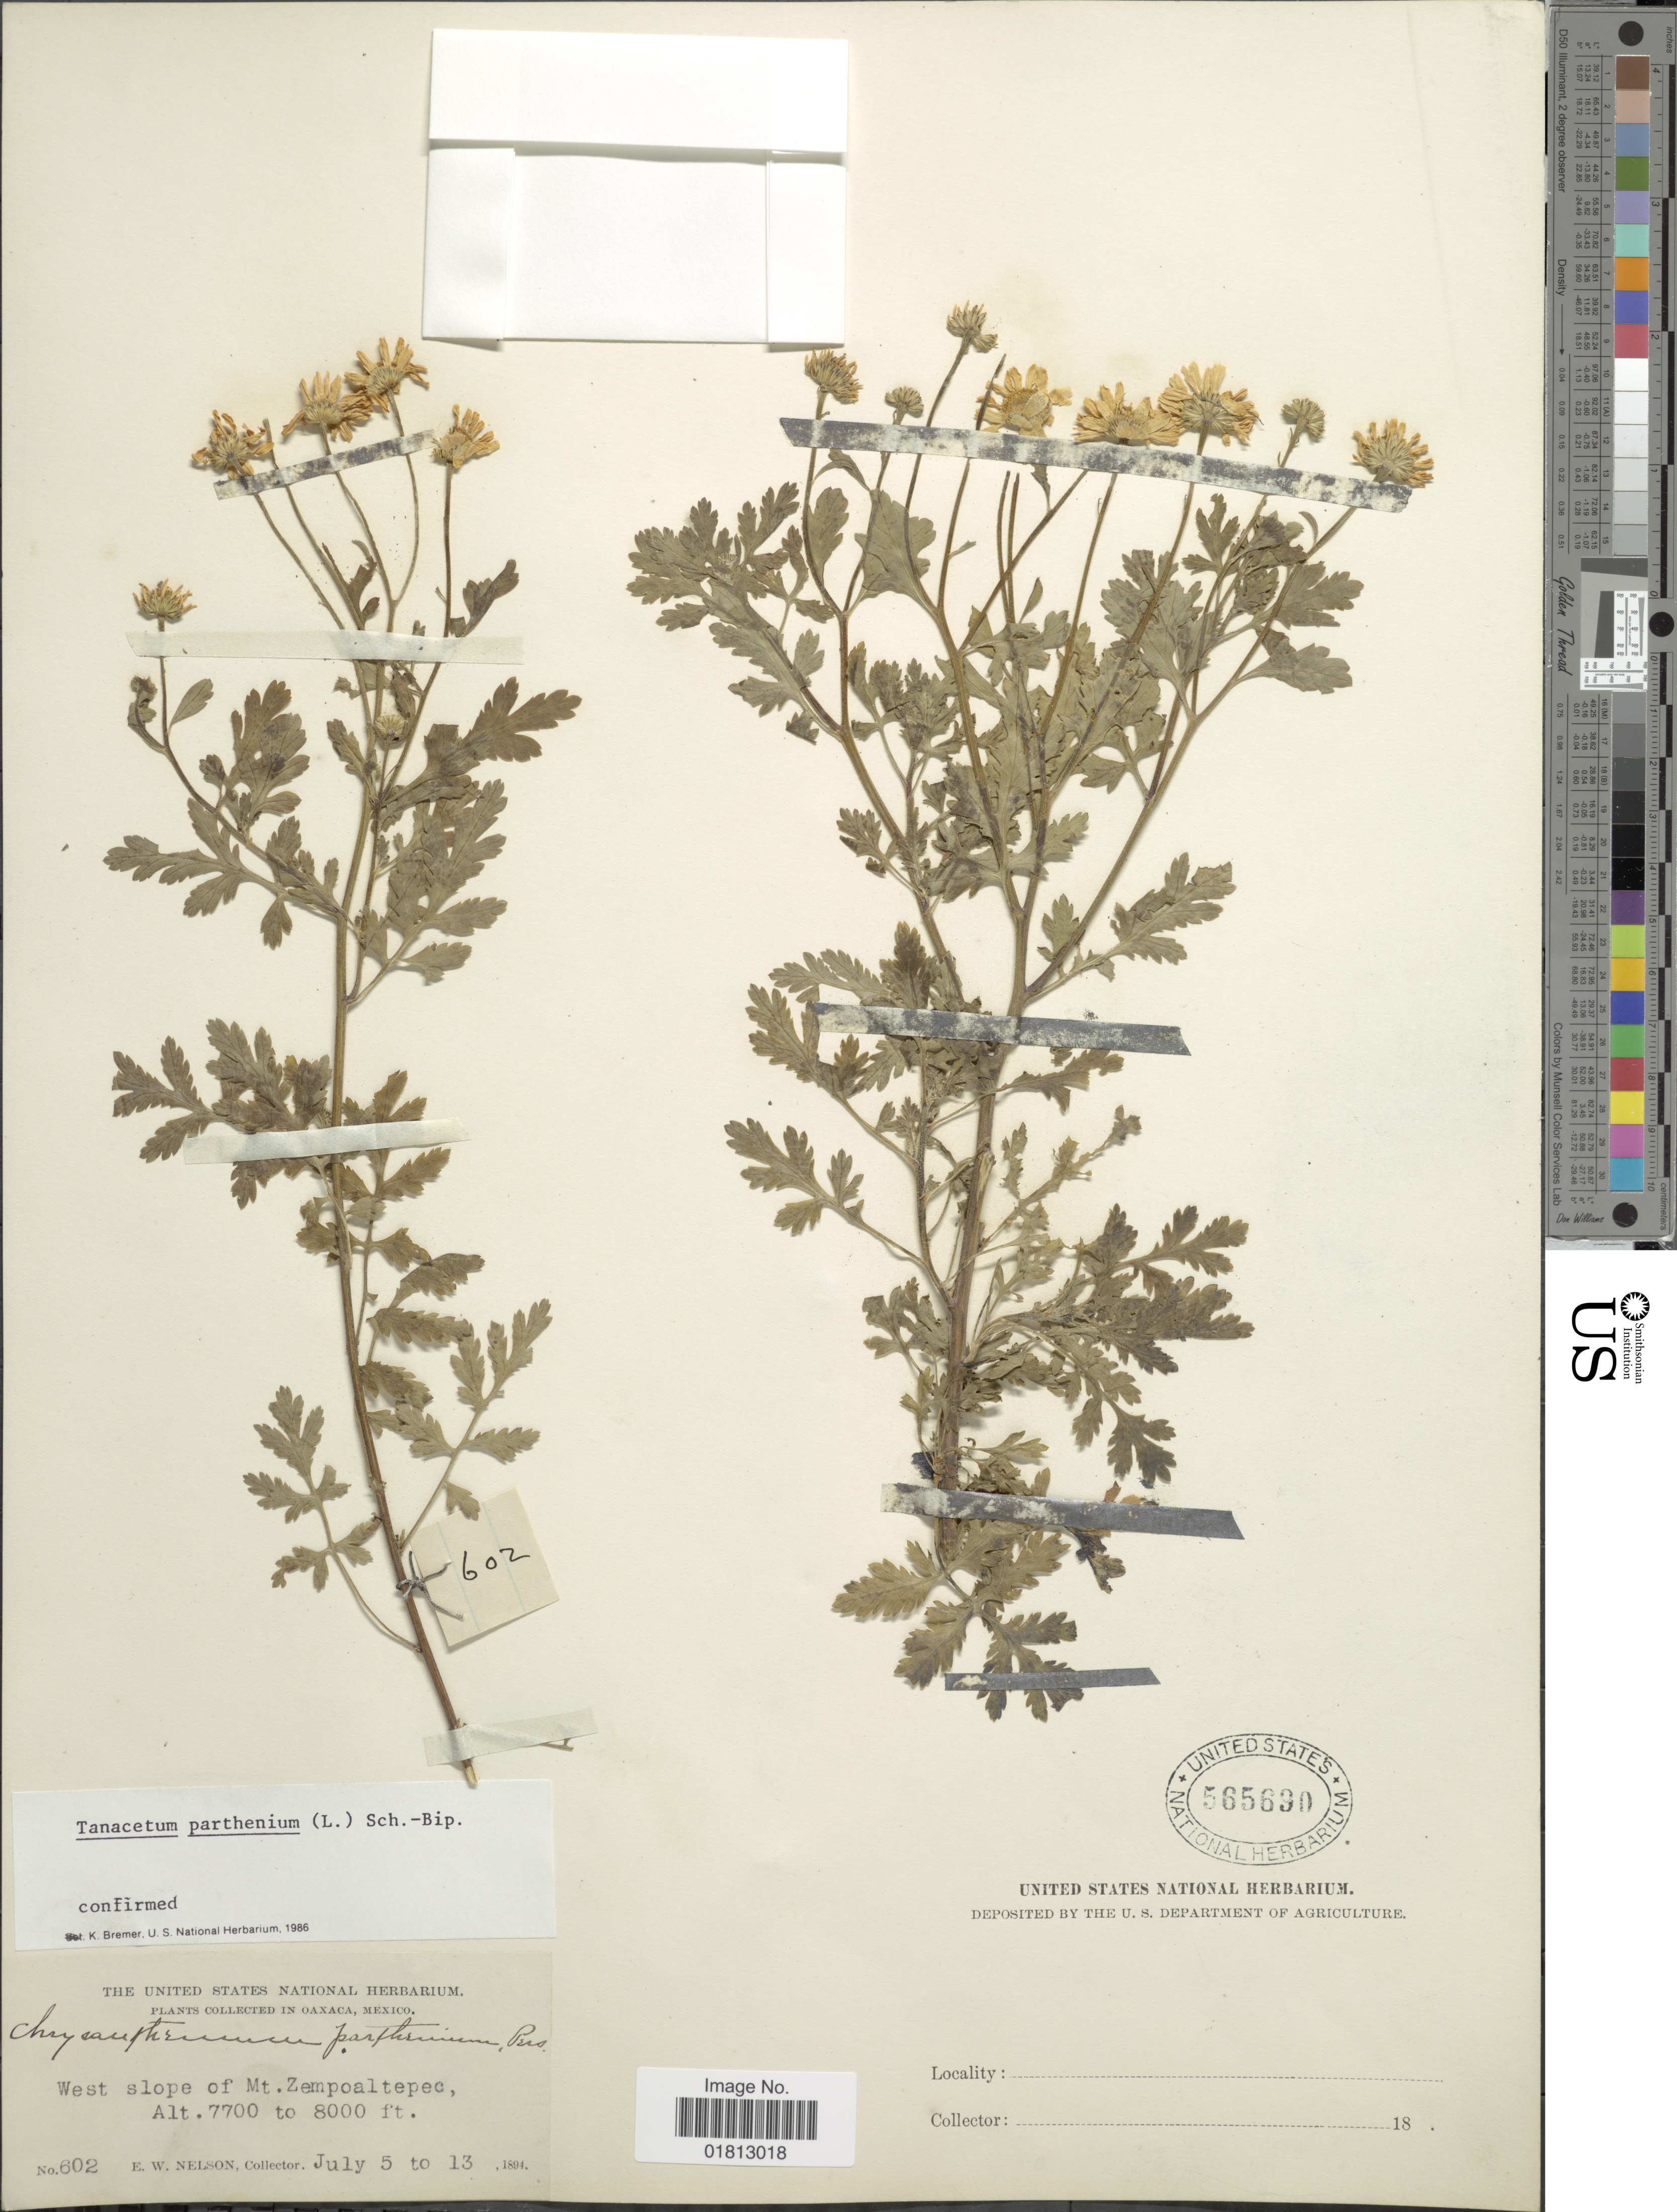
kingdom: Plantae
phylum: Tracheophyta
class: Magnoliopsida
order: Asterales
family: Asteraceae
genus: Tanacetum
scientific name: Tanacetum parthenium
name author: (L.) Sch. Bip.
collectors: A. Nelson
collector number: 602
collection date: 1894-07-05/1894-07-13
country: Mexico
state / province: Oaxaca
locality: West slope of Mt. Zempoaltepec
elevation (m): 2347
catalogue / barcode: US 565690